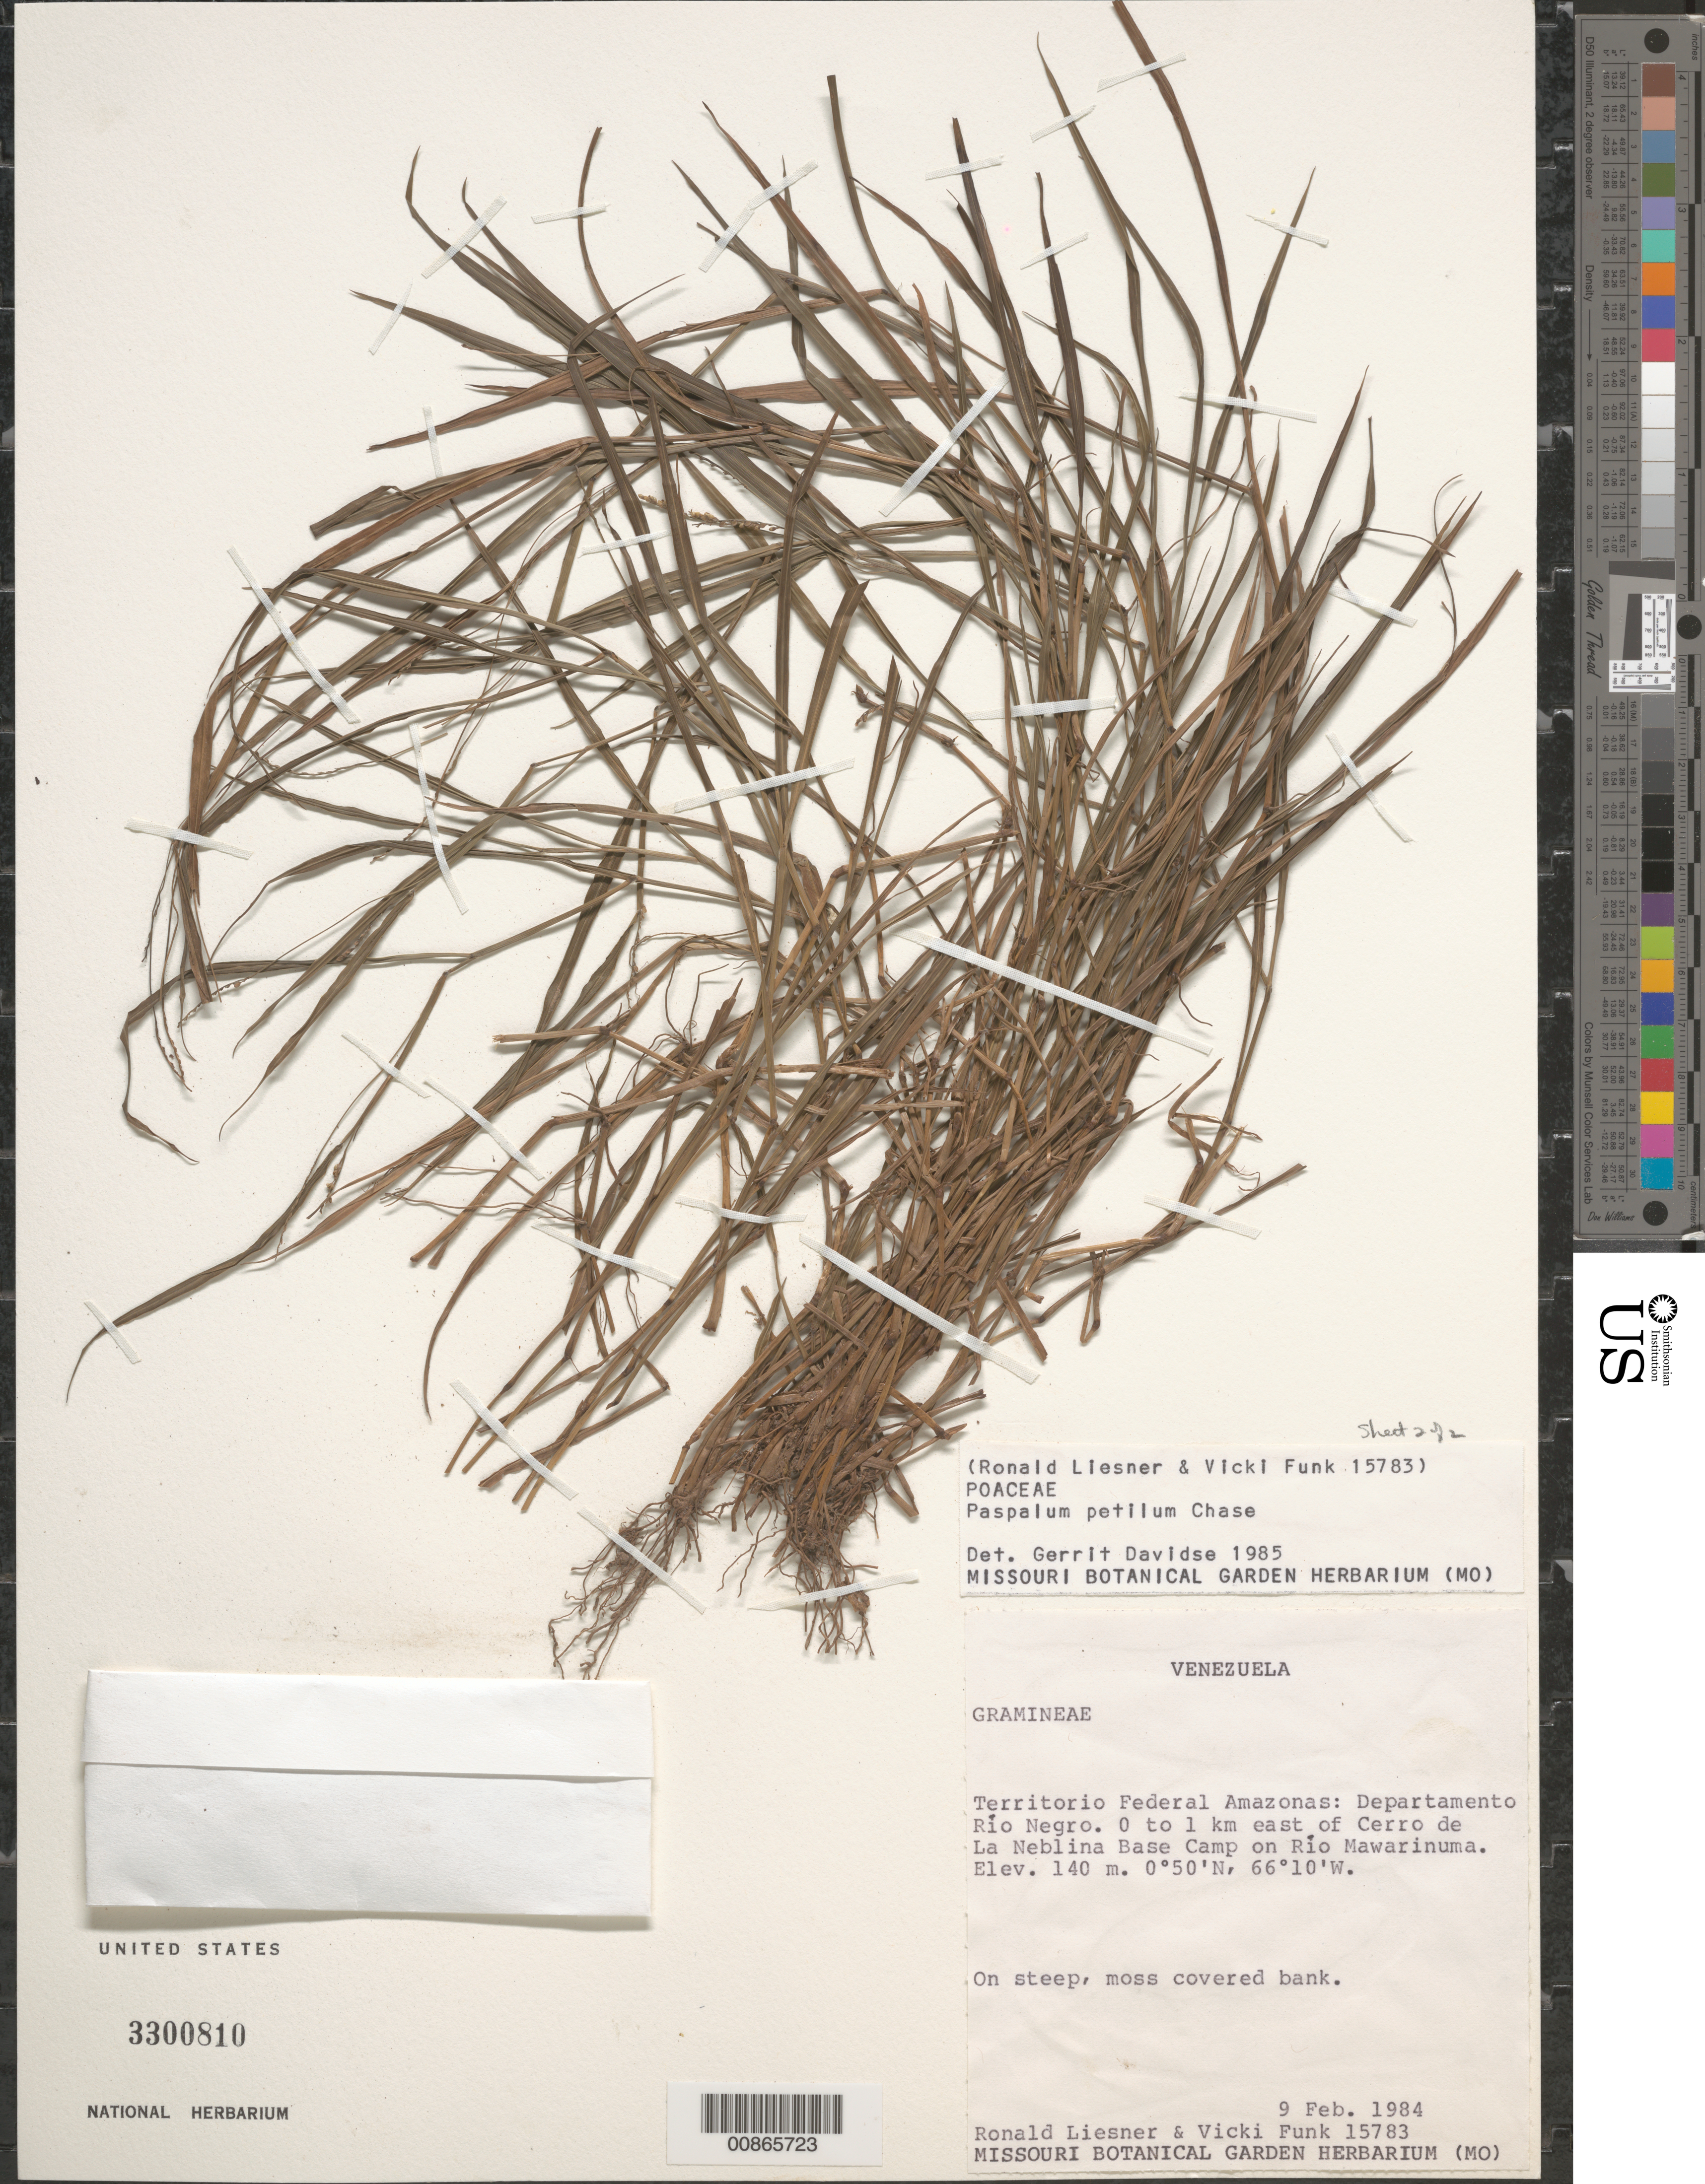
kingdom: Plantae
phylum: Tracheophyta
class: Liliopsida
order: Poales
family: Poaceae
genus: Paspalum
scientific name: Paspalum petilum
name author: Chase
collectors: R. L. Liesner & V. Funk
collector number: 15783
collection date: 1984-02-09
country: Venezuela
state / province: Amazonas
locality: Territotio Federal Amazonas: Departamento Río Negro. 0 to 1 km east of Cerro de La Neblina Base Camp on Rio Mawarinuma.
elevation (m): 140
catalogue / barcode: US 3300810